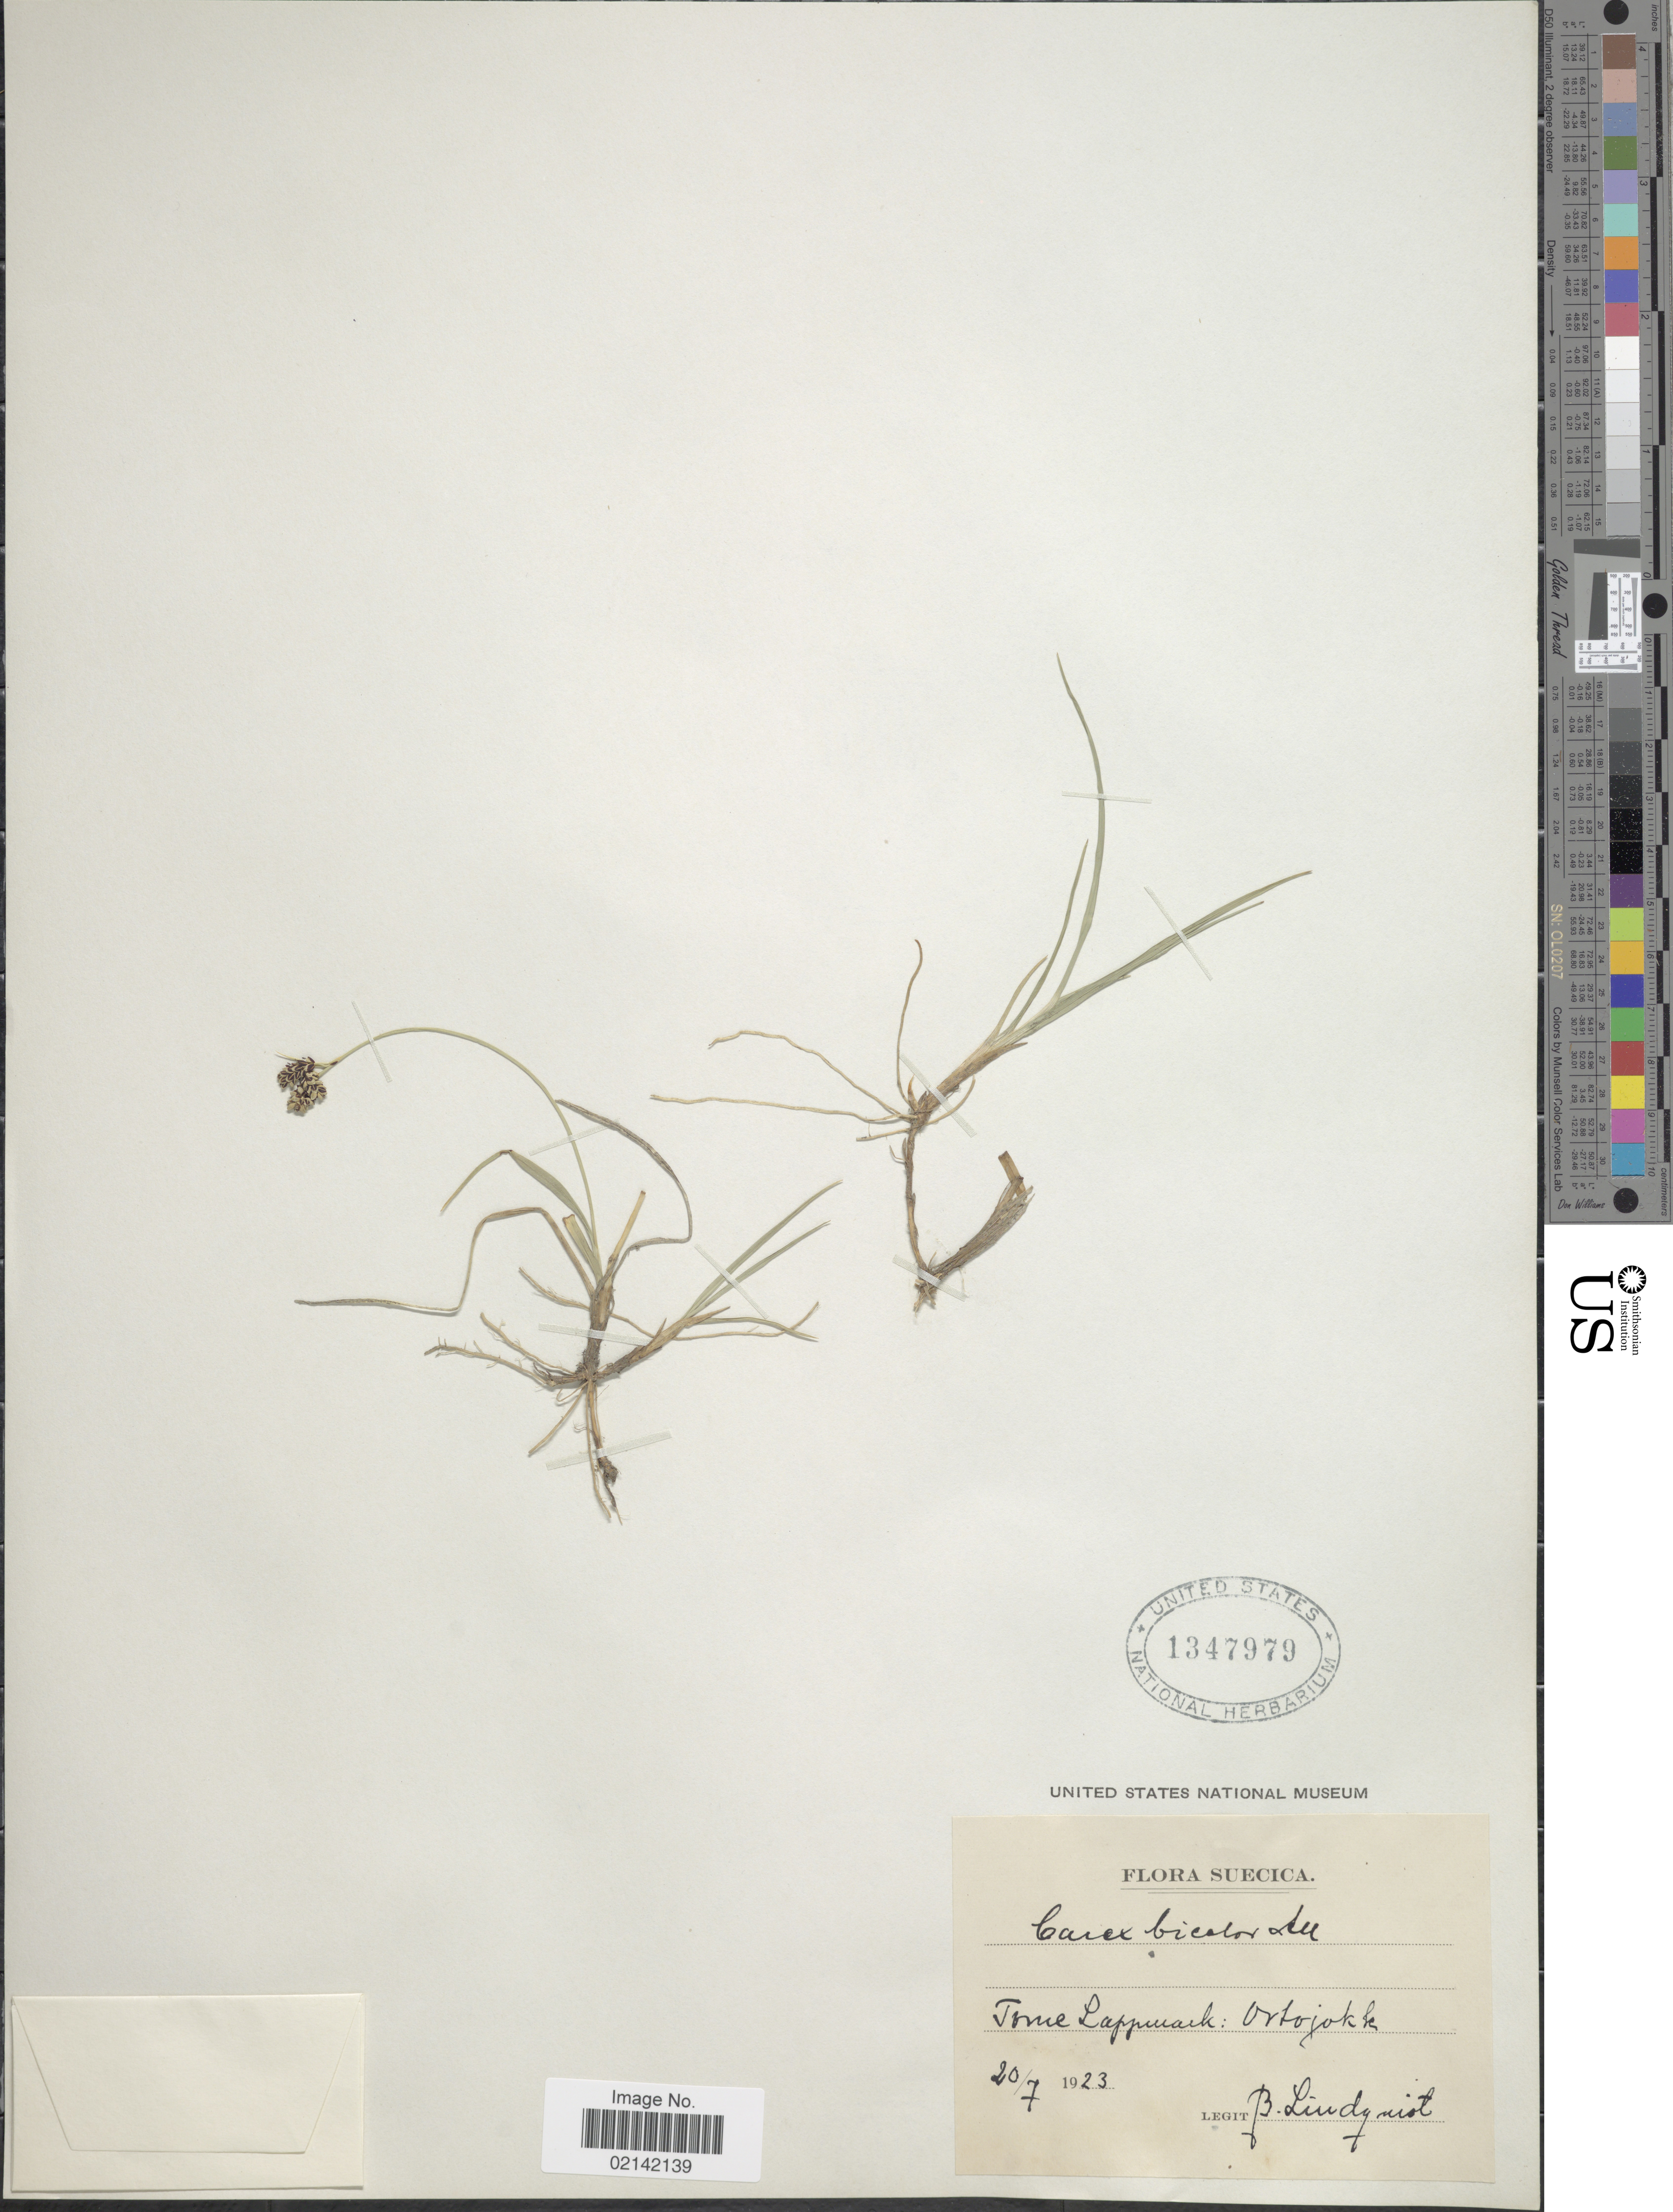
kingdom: Plantae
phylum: Tracheophyta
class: Liliopsida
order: Poales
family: Cyperaceae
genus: Carex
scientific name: Carex bicolor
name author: Bellardi ex All.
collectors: B. Lindquist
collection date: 1923-07-20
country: Sweden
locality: Suecica, Torne Lappmark: Ortojokk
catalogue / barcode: US 1347979